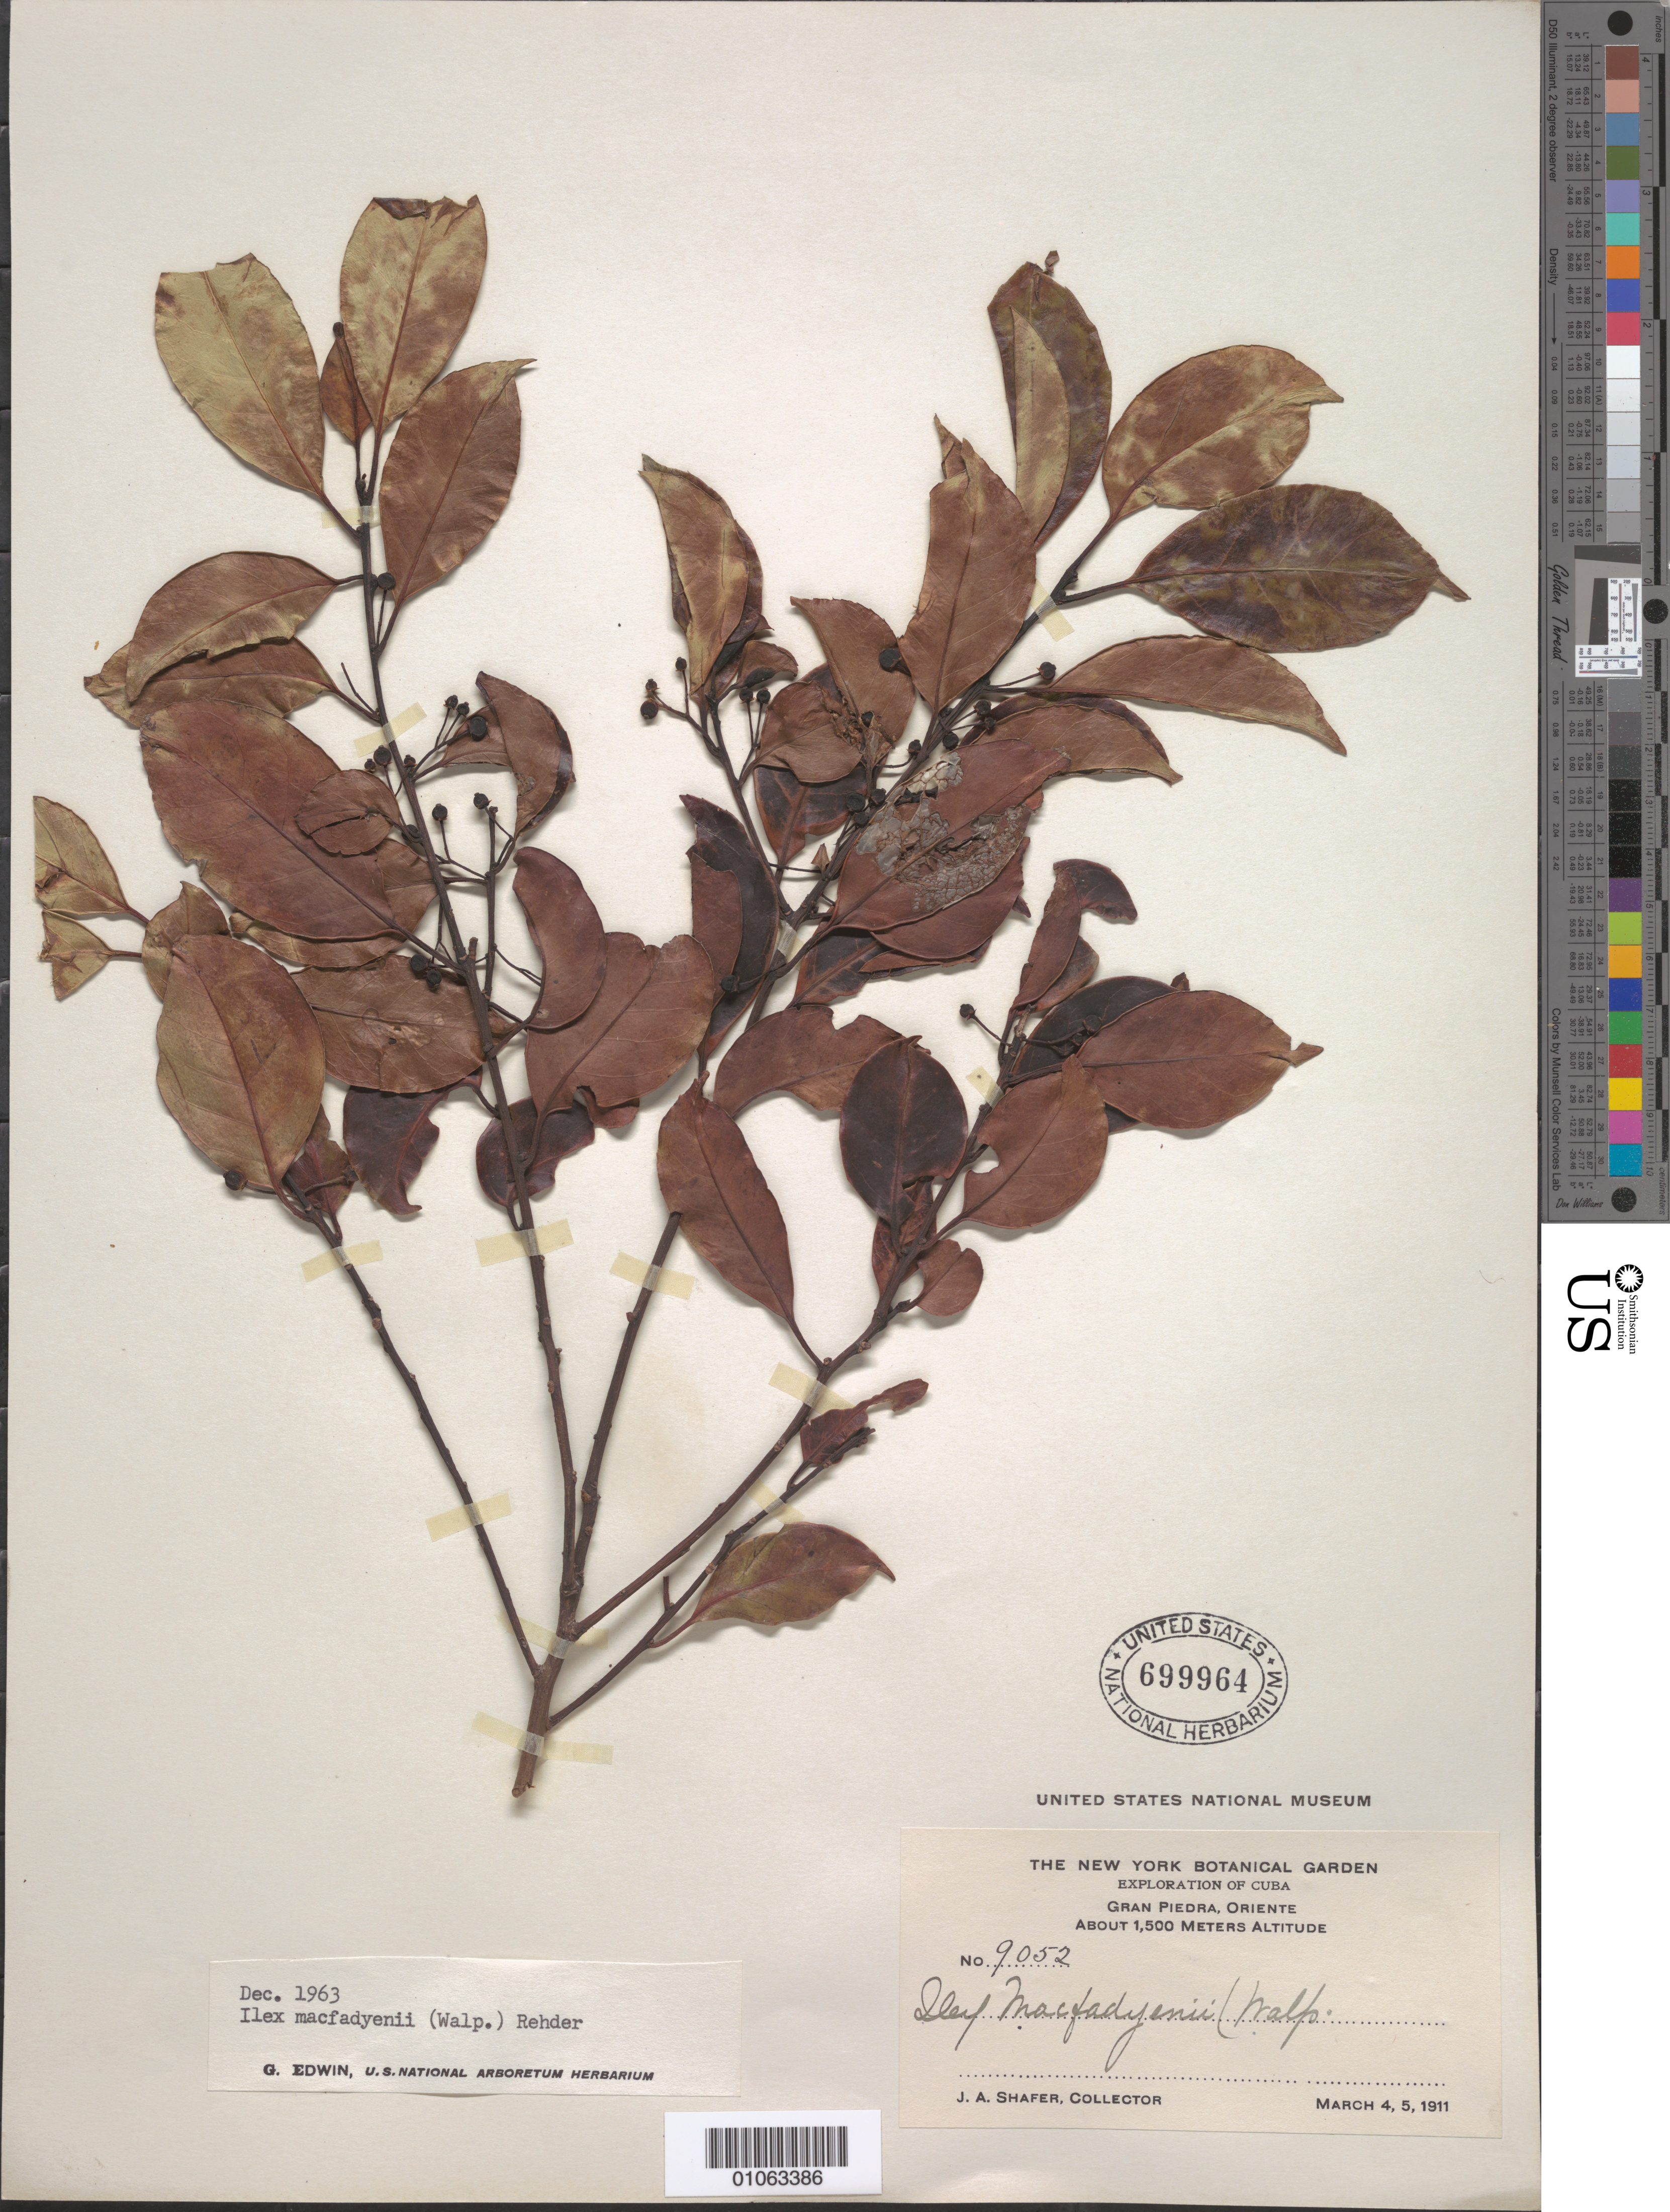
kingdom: Plantae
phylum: Tracheophyta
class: Magnoliopsida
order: Aquifoliales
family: Aquifoliaceae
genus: Ilex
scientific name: Ilex macfadyenii var. macfadyenii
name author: (Walp.) Rehder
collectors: J. A. Shafer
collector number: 9052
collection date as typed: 04 May 1911 to 05 Mar 1911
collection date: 1911-03-05/1911-05-04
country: Cuba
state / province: Oriente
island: Cuba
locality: Gran Piedra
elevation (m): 1500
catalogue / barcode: US 699964